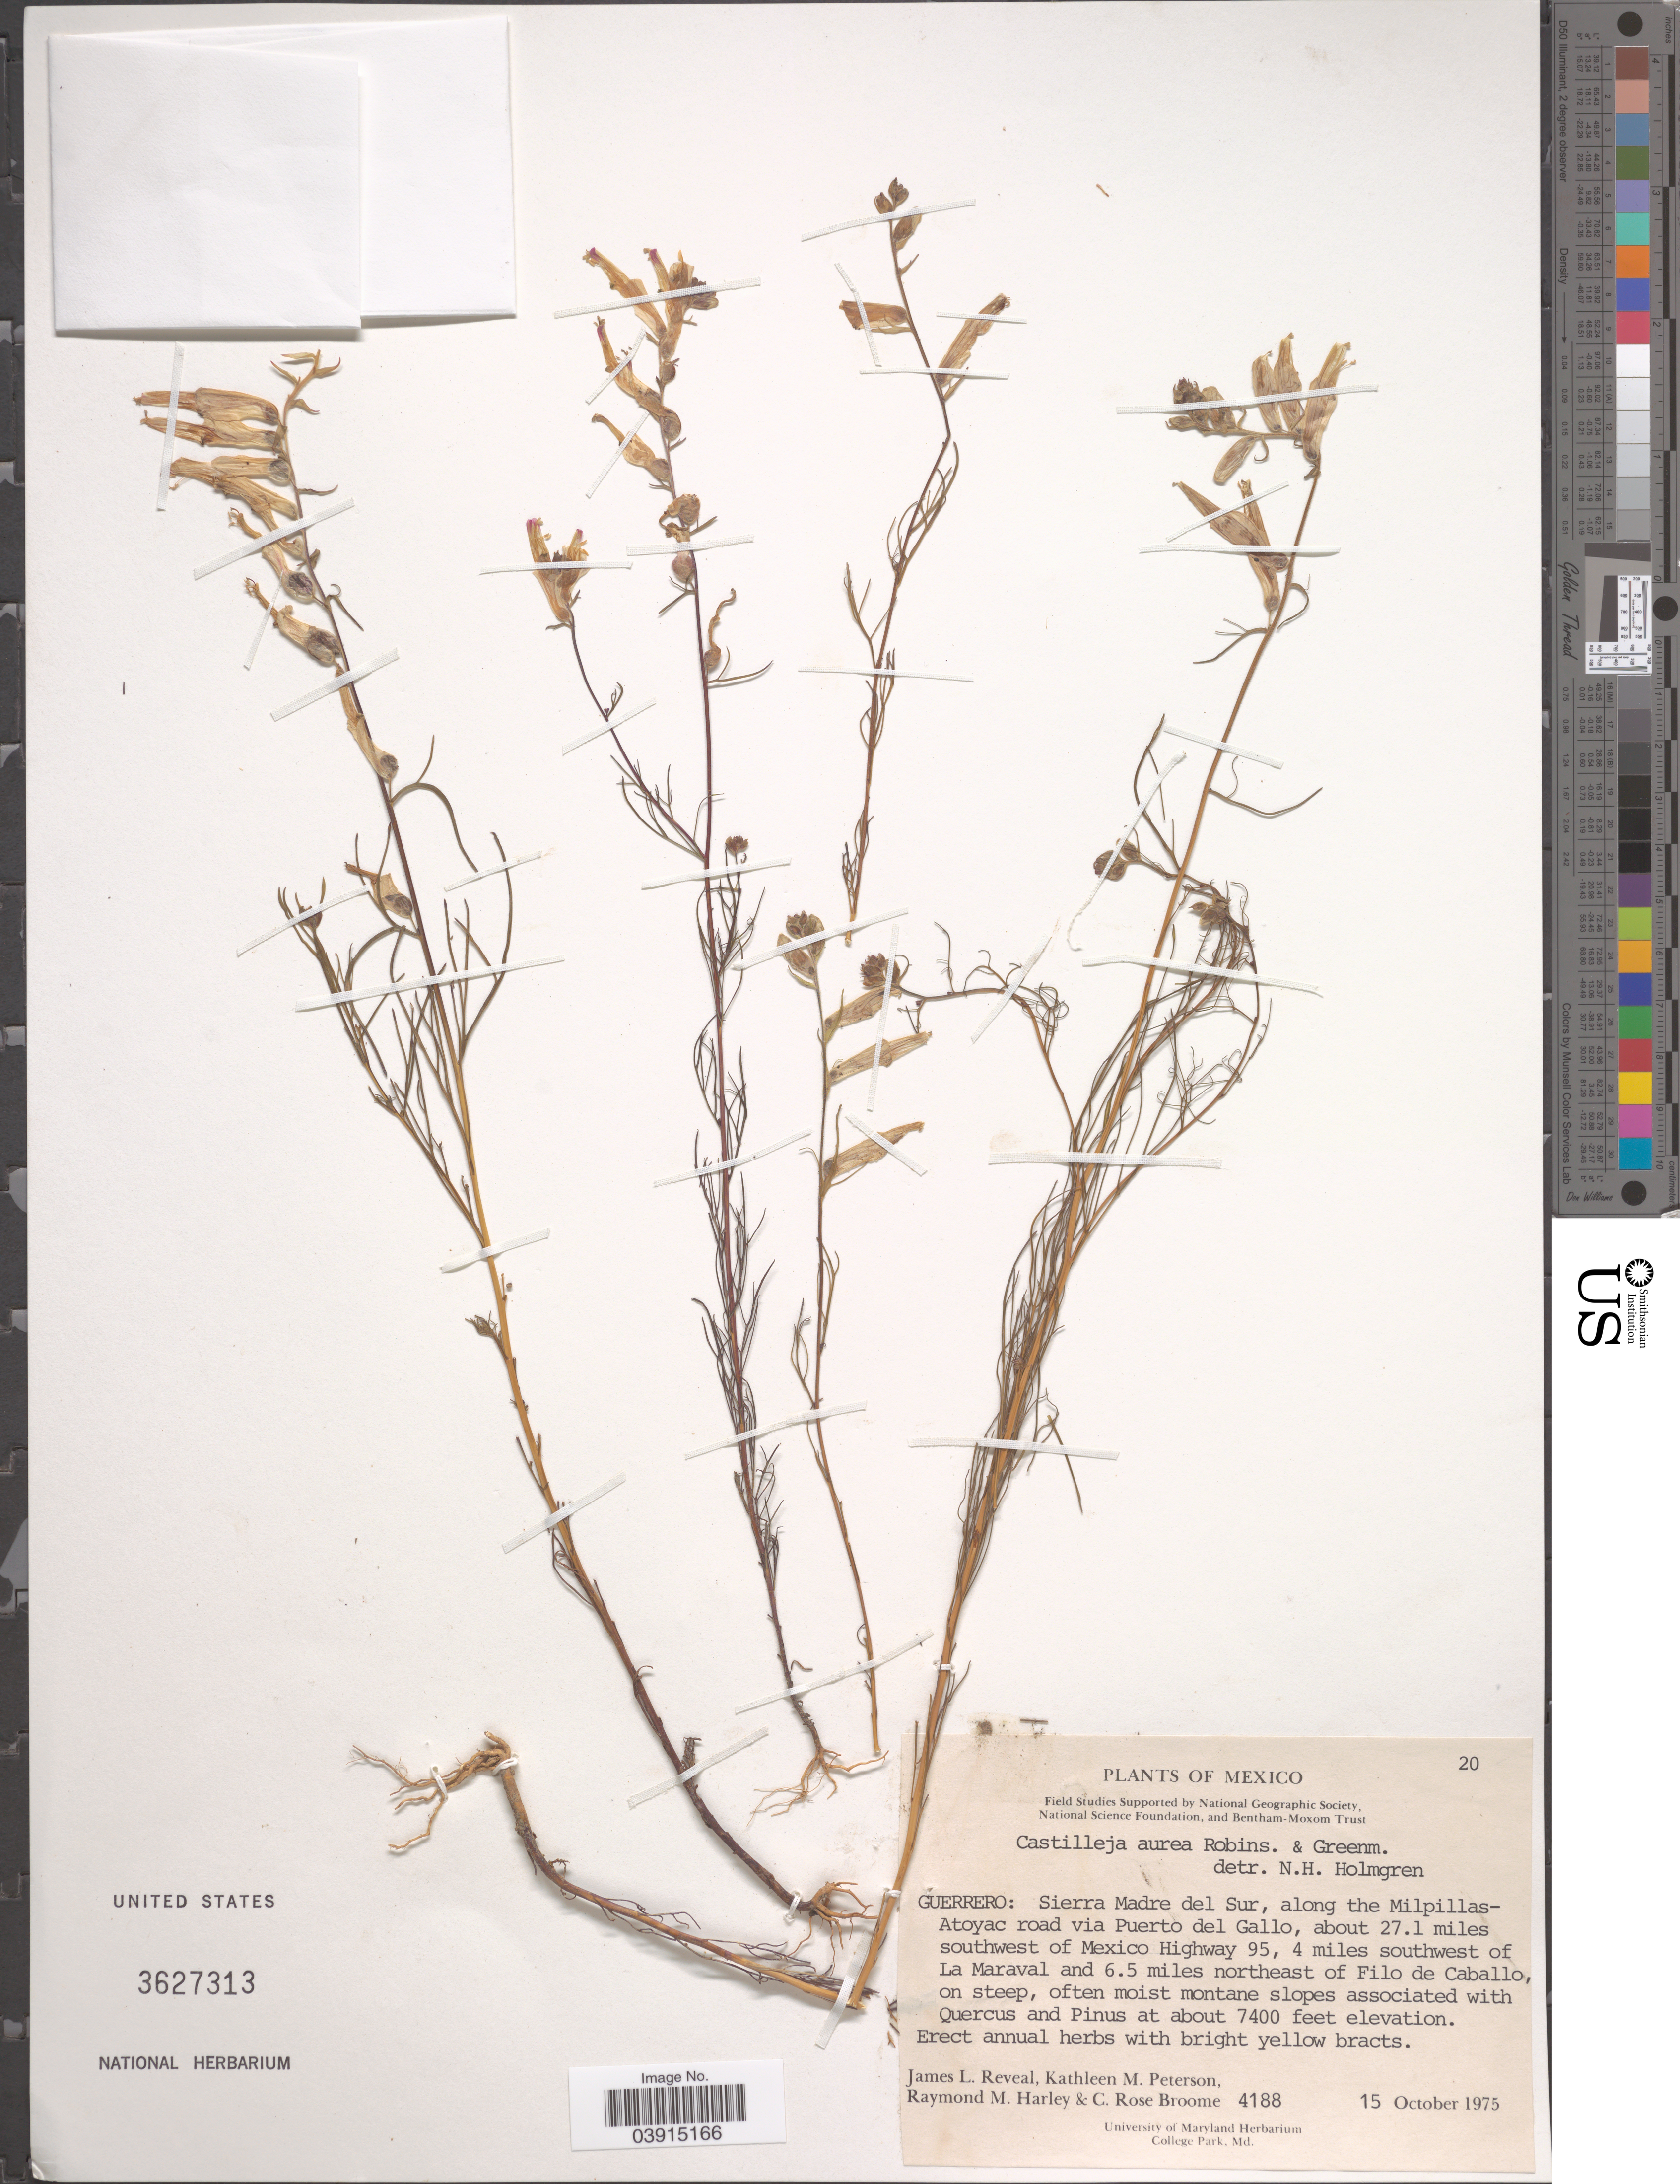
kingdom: Plantae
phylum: Tracheophyta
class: Magnoliopsida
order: Lamiales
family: Orobanchaceae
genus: Castilleja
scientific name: Castilleja aurea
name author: B.L. Rob. & Greenm.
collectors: J. L. Reveal, K. Peterson, R. M. Harley & C. R. Broome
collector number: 4188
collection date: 1975-10-15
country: Mexico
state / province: Guerrero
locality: Sierra Madre del Sur, along the Milpillas-Atoyac road via Puerto del Gallo, about 27.1 miles southwest of Mexico Highway 95, 4 miles southwest of La Maraval and 6.5 miles northeast of Filo de Caballo.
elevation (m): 2256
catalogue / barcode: US 3627313